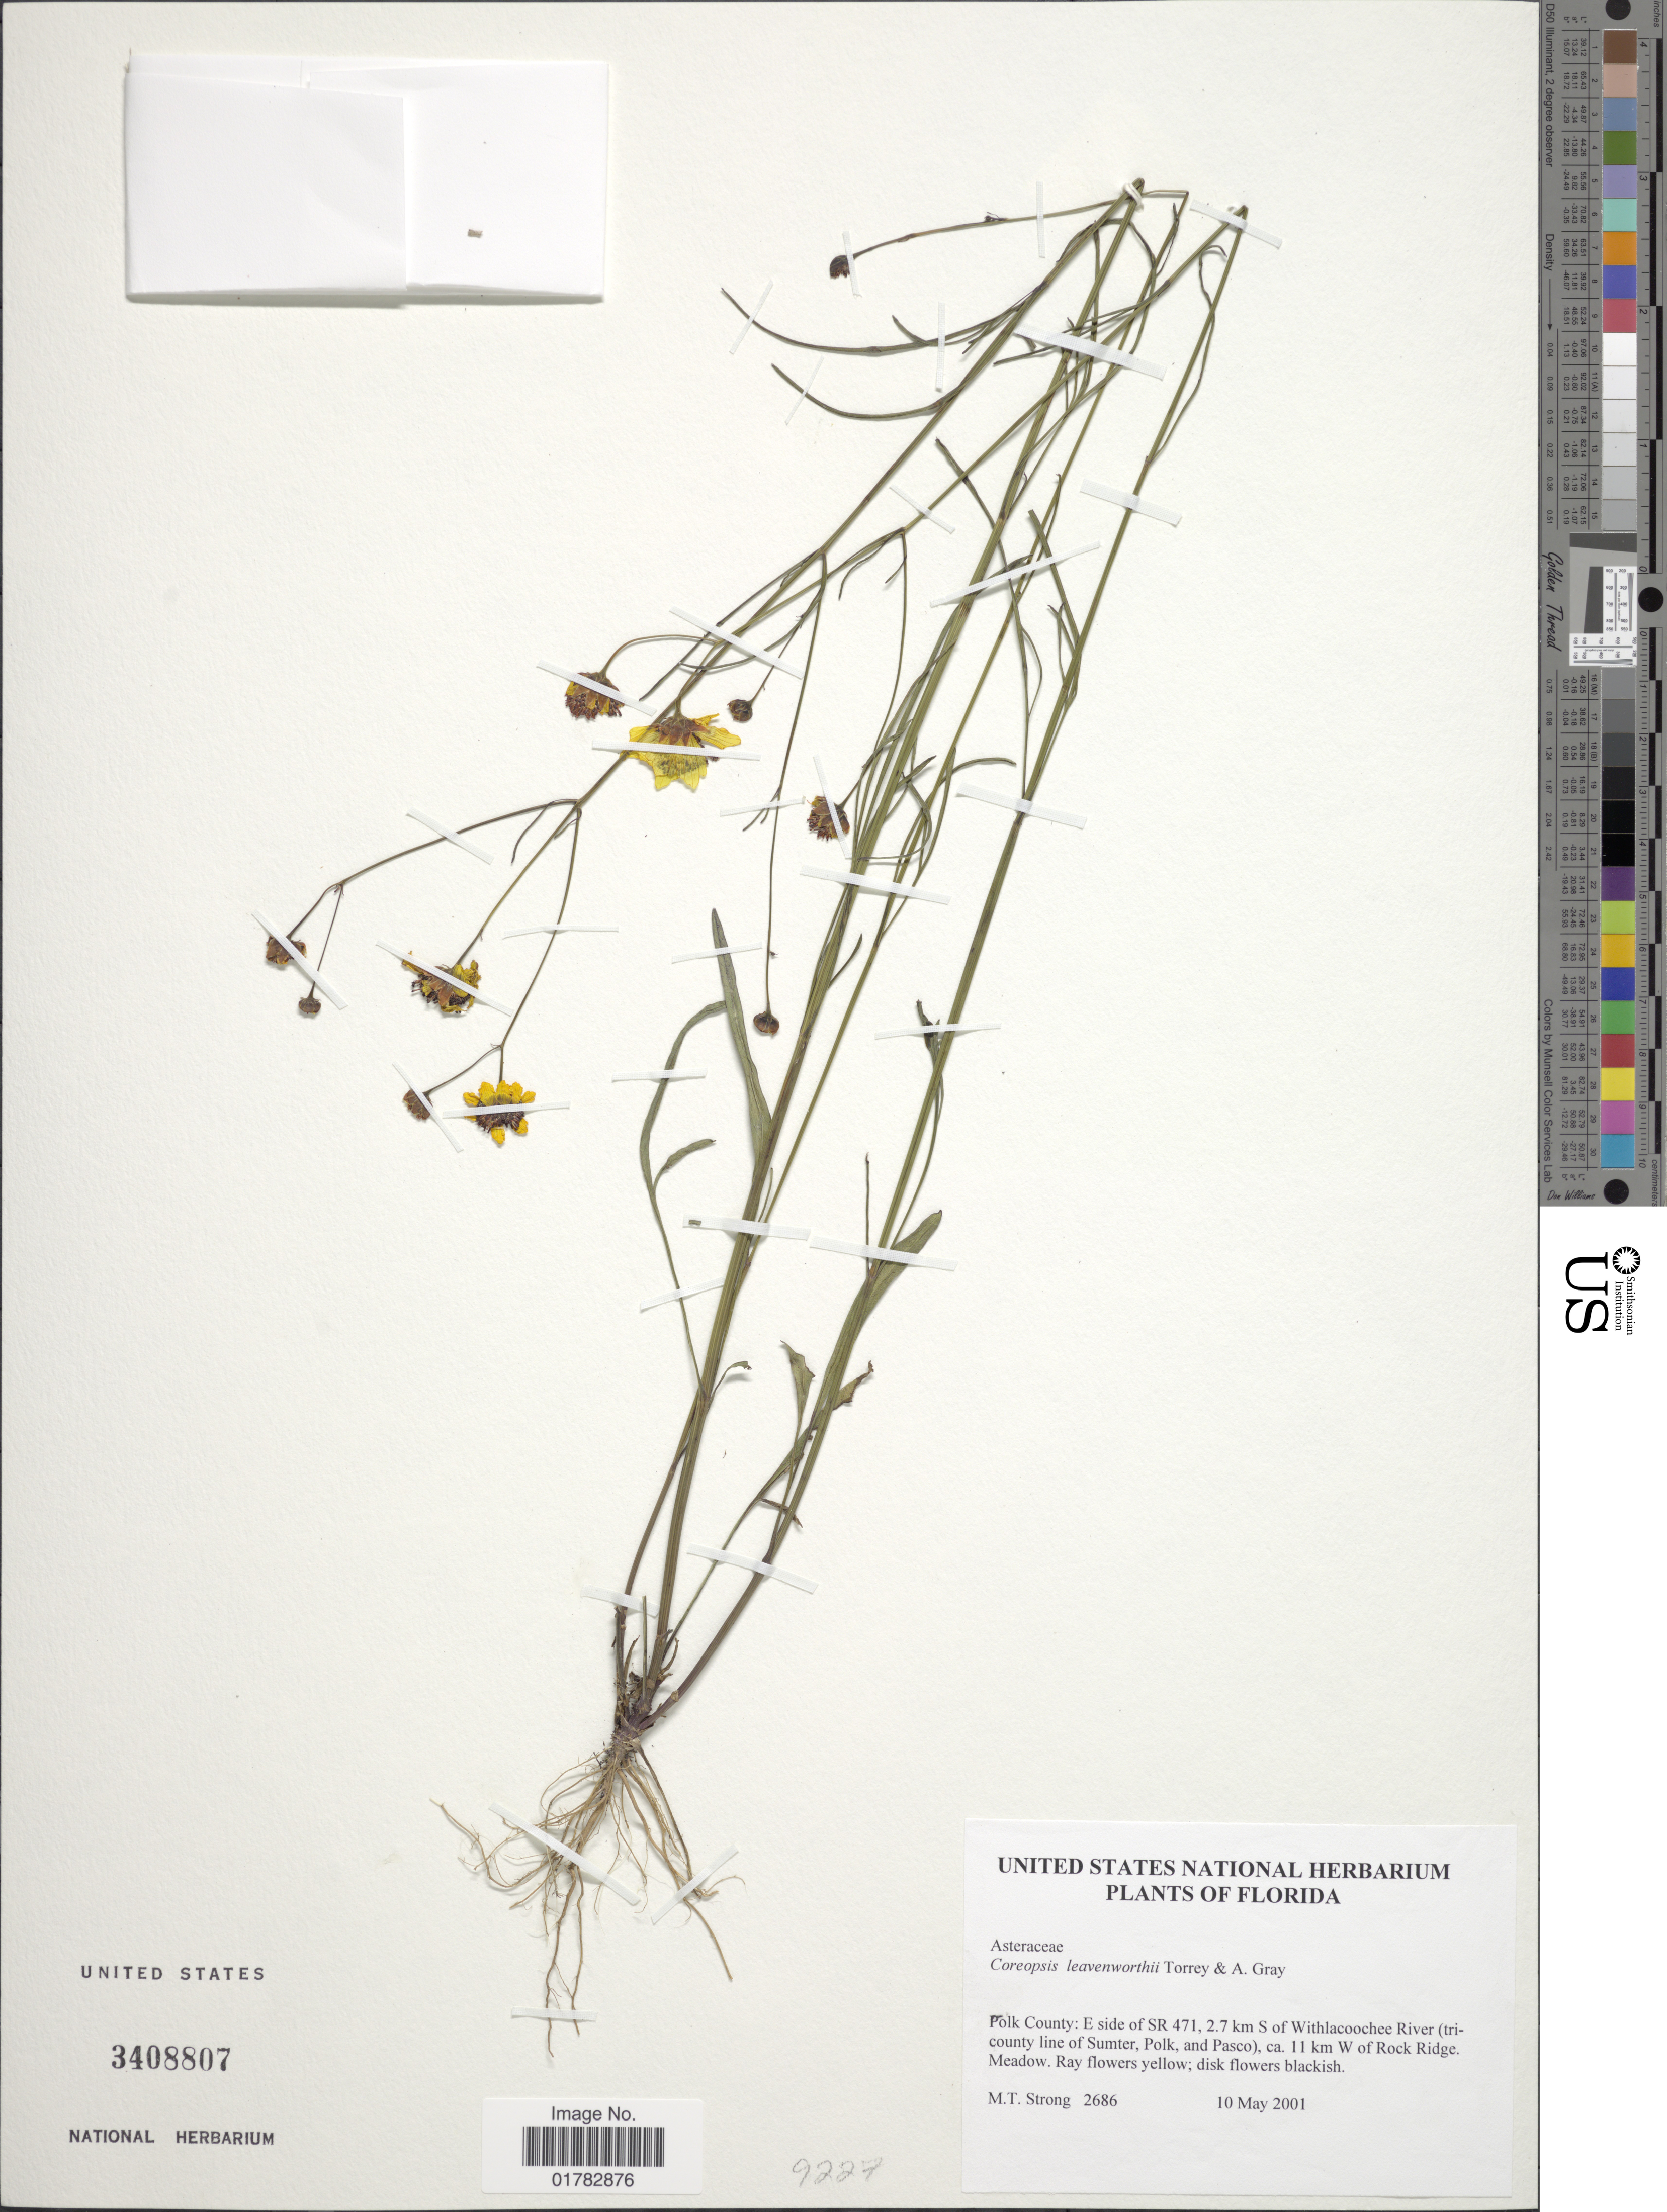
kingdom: Plantae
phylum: Tracheophyta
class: Magnoliopsida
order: Asterales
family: Asteraceae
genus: Coreopsis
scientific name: Coreopsis leavenworthii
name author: Torr. & A. Gray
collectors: M. T. Strong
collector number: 2686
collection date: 2001-05-10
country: United States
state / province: Florida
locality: Polk County: E side of SR 471, 2.7 km S of Withlacoochee River (tricounty line of Sumter, Polk, and Pasco), ca. 11 km W of Rock Ridge. Meadow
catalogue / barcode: US 3408807